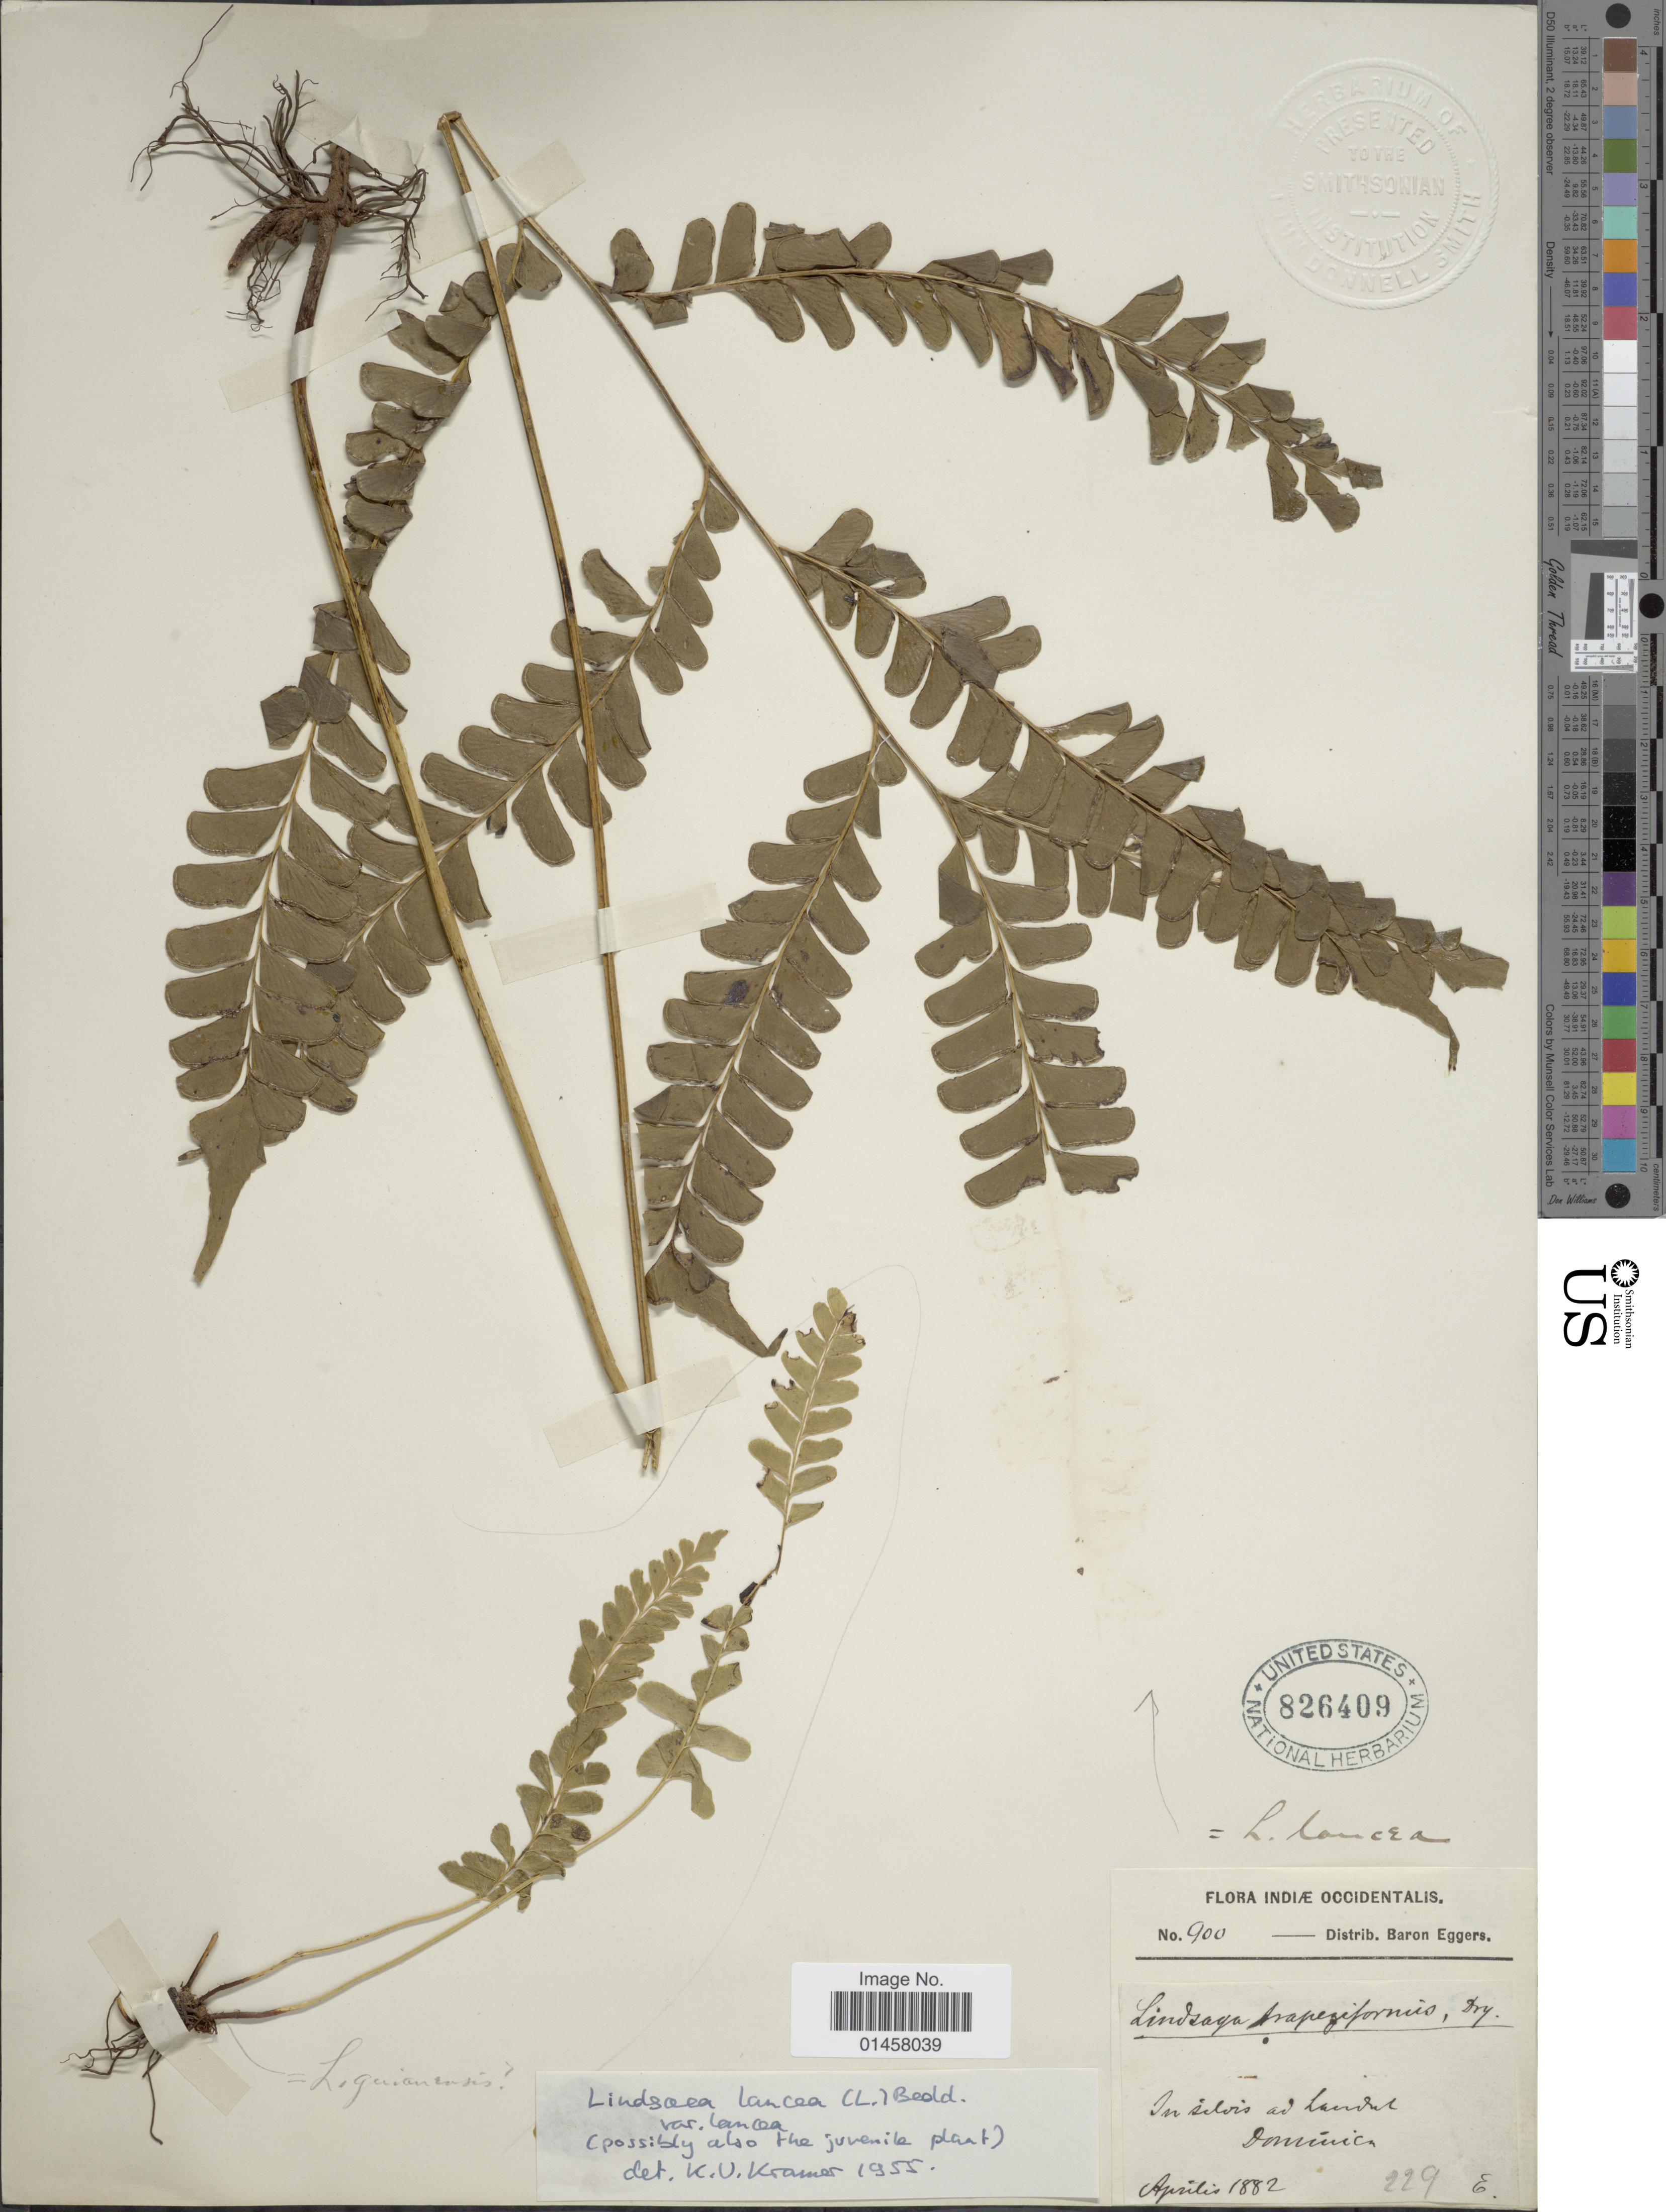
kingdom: Plantae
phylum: Tracheophyta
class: Polypodiopsida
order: Polypodiales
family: Lindsaeaceae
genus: Lindsaea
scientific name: Lindsaea lancea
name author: (L.) Bedd.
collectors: H. F. A. von Eggers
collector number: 900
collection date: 1882-04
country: Dominica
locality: Indiae occidentalis, in silvis ad Laudat [interpreted] Dominica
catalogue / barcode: US 826409